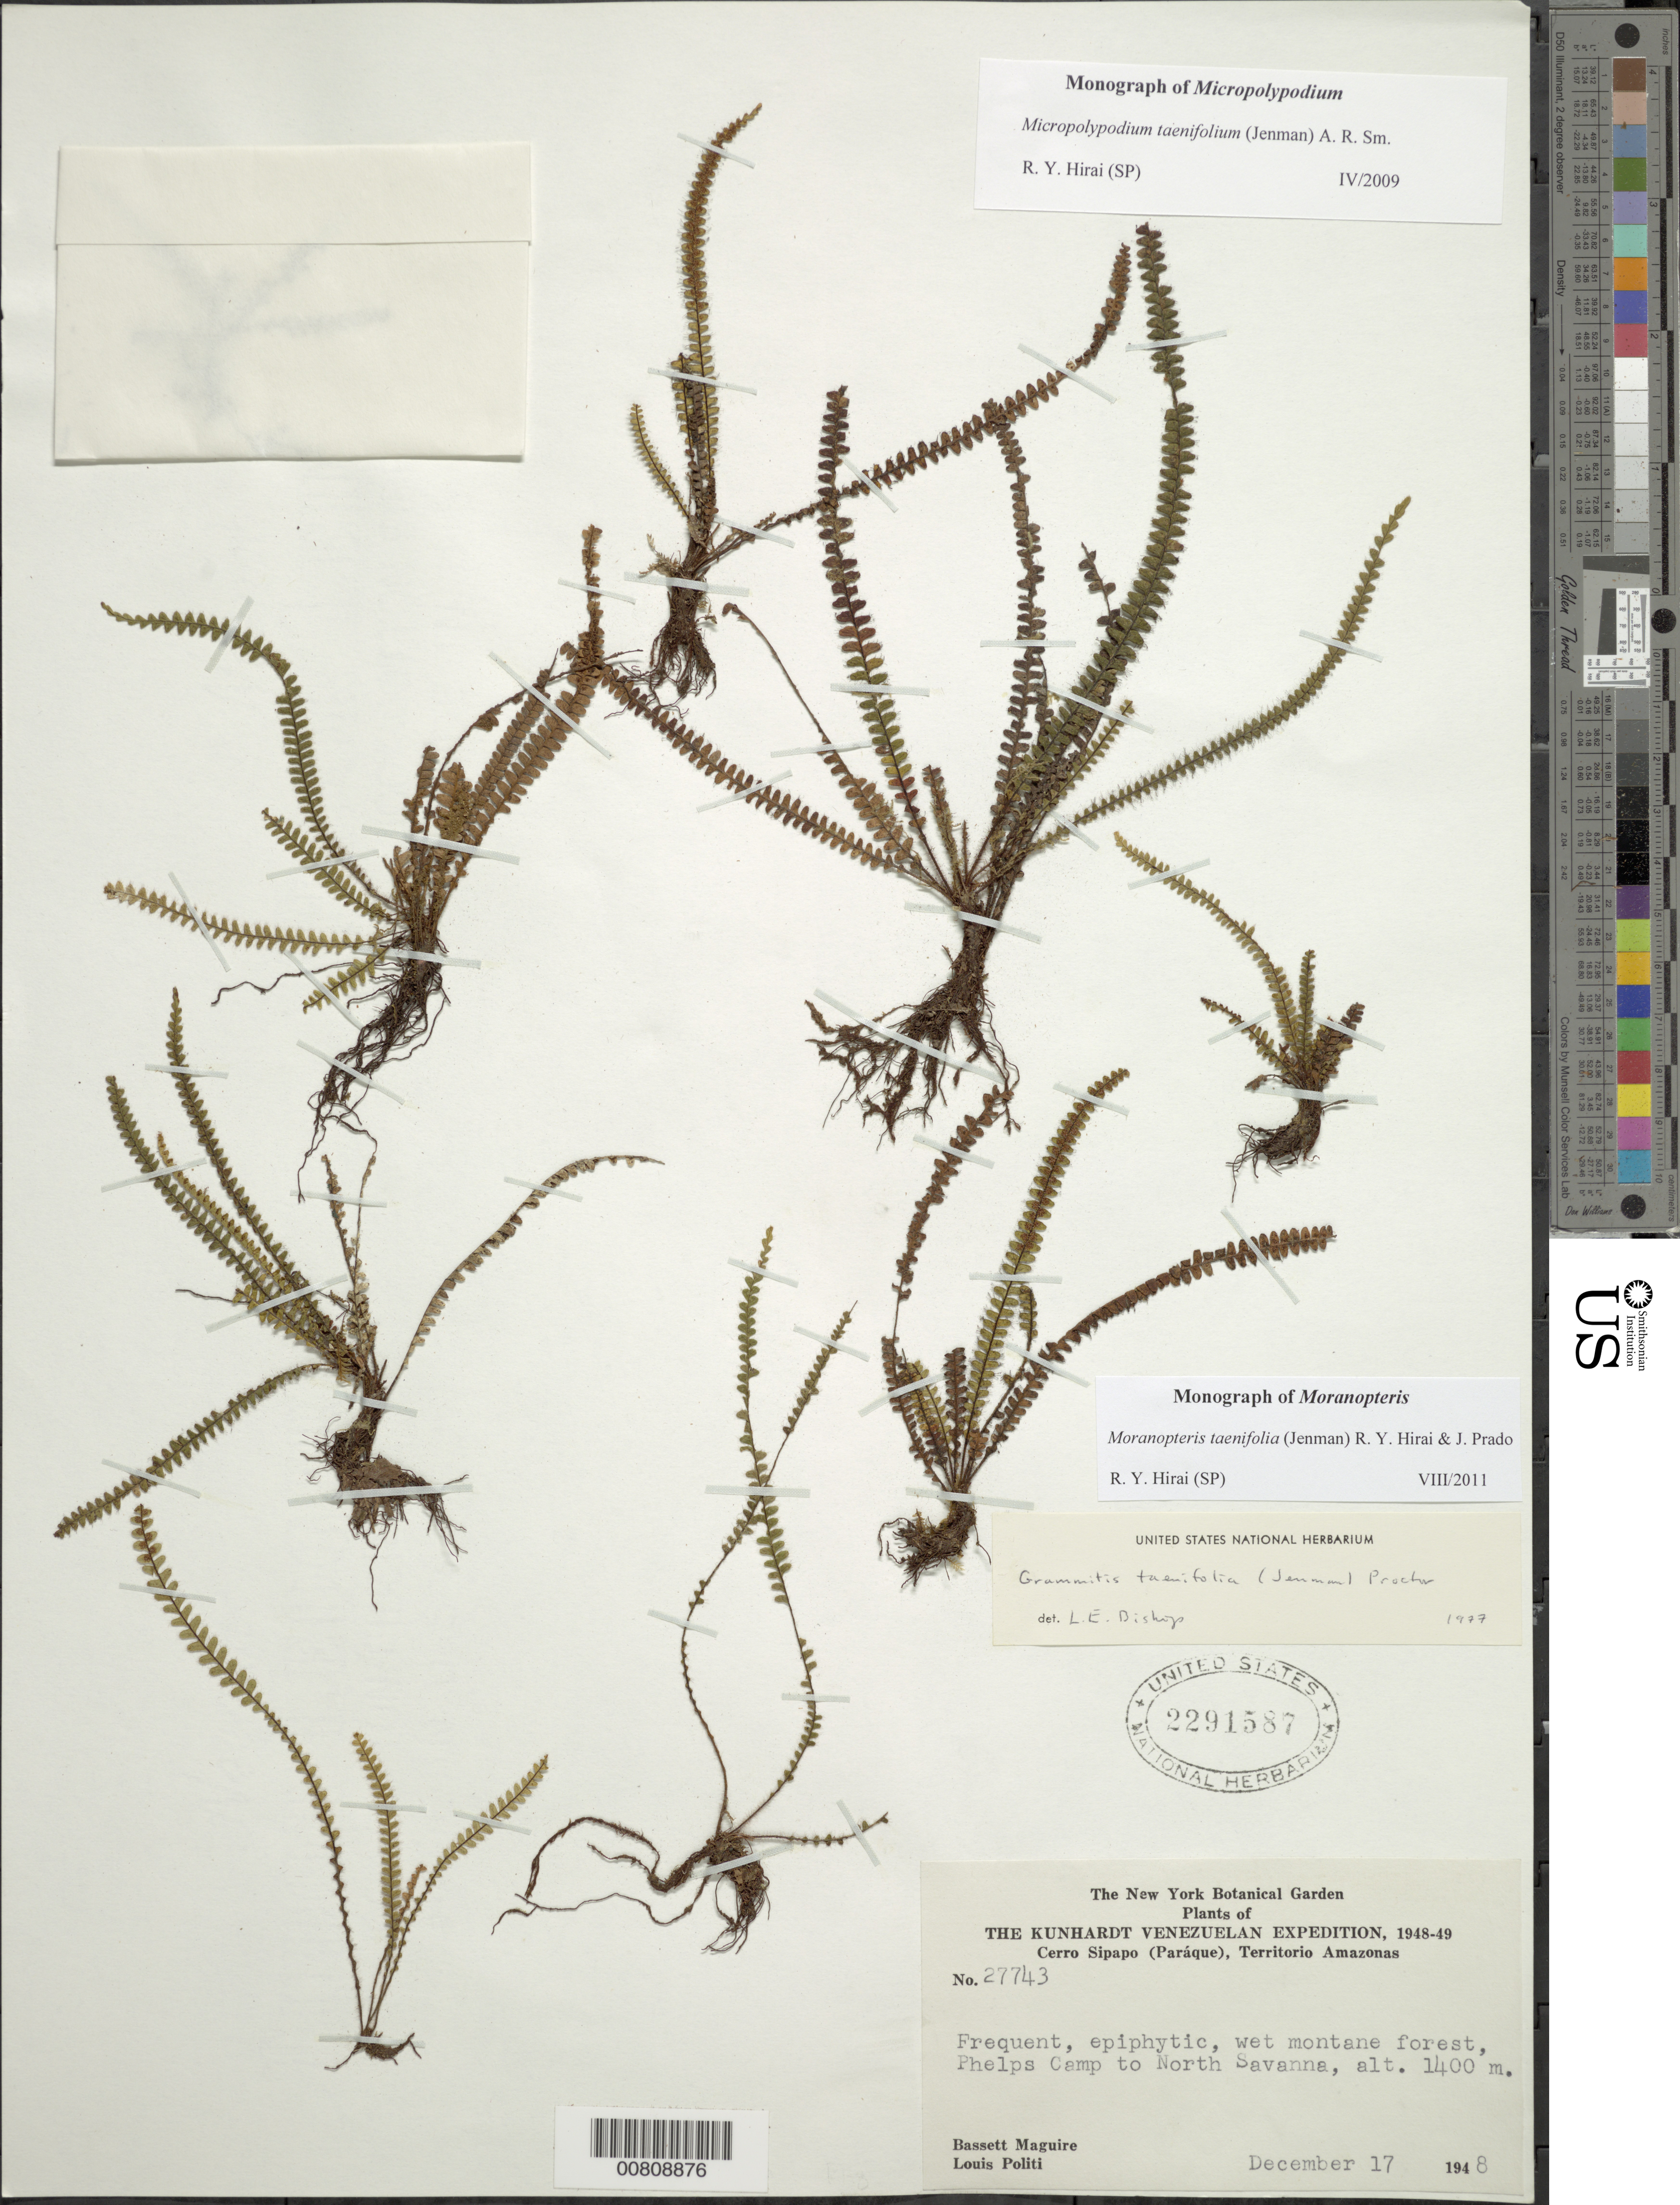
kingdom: Plantae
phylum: Tracheophyta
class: Polypodiopsida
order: Polypodiales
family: Polypodiaceae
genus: Moranopteris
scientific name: Moranopteris taenifolia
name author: (Jenman) R. Y. Hirai & J. Prado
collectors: B. Maguire & L. Politi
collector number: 27743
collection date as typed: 17-Dec-48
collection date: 1948-12-17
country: Venezuela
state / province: Amazonas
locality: Cerro Sipapo (Paráque), Phelps Camp to North Savanna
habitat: Wet montane forest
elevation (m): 1400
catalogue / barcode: US 2291587